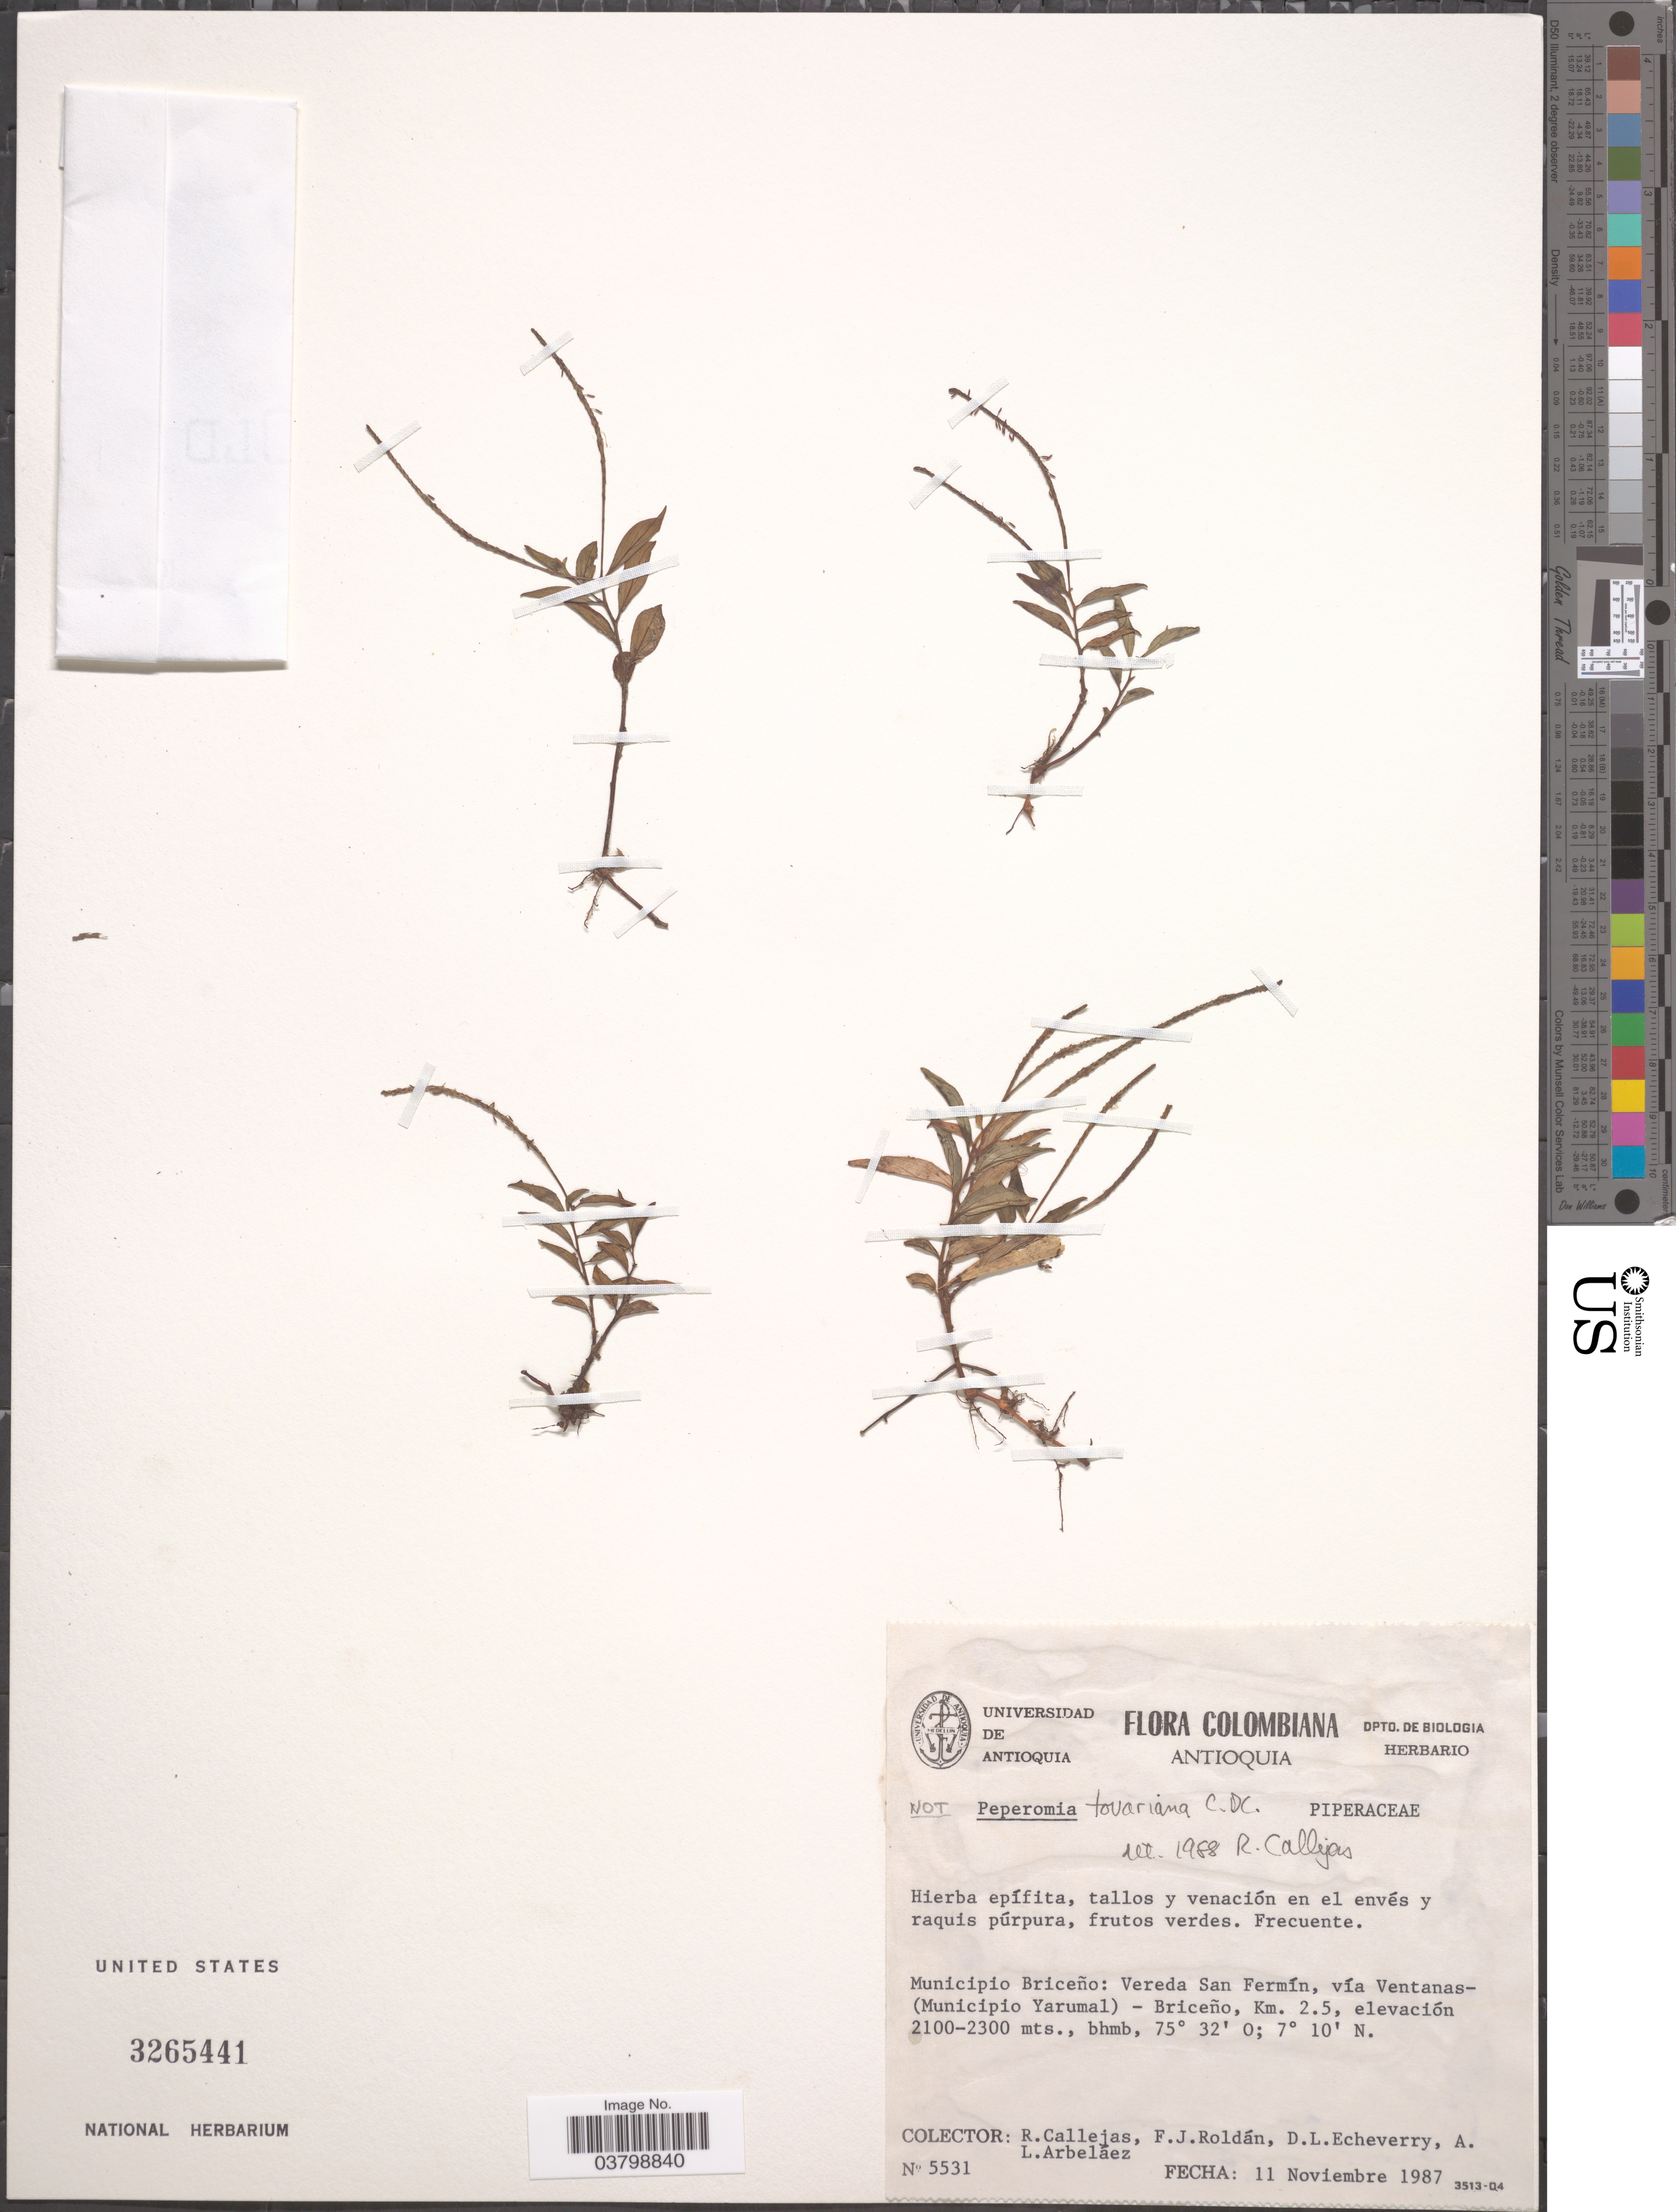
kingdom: Plantae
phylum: Tracheophyta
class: Magnoliopsida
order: Piperales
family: Piperaceae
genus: Peperomia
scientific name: Peperomia cachabiana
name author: C. DC.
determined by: Jiménez, José Estaban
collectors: R. Callejas, F. J. Roldán, D. Echeverry & A. Arbeláez Alvarez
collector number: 5531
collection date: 1987-11-11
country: Colombia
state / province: Antioquia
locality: Municipio Briceño: Vereda San Fermín, vía Ventanas - (Municipio Yarumal) - Briceño, Km. 2.5.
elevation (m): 2100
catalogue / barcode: US 3265441